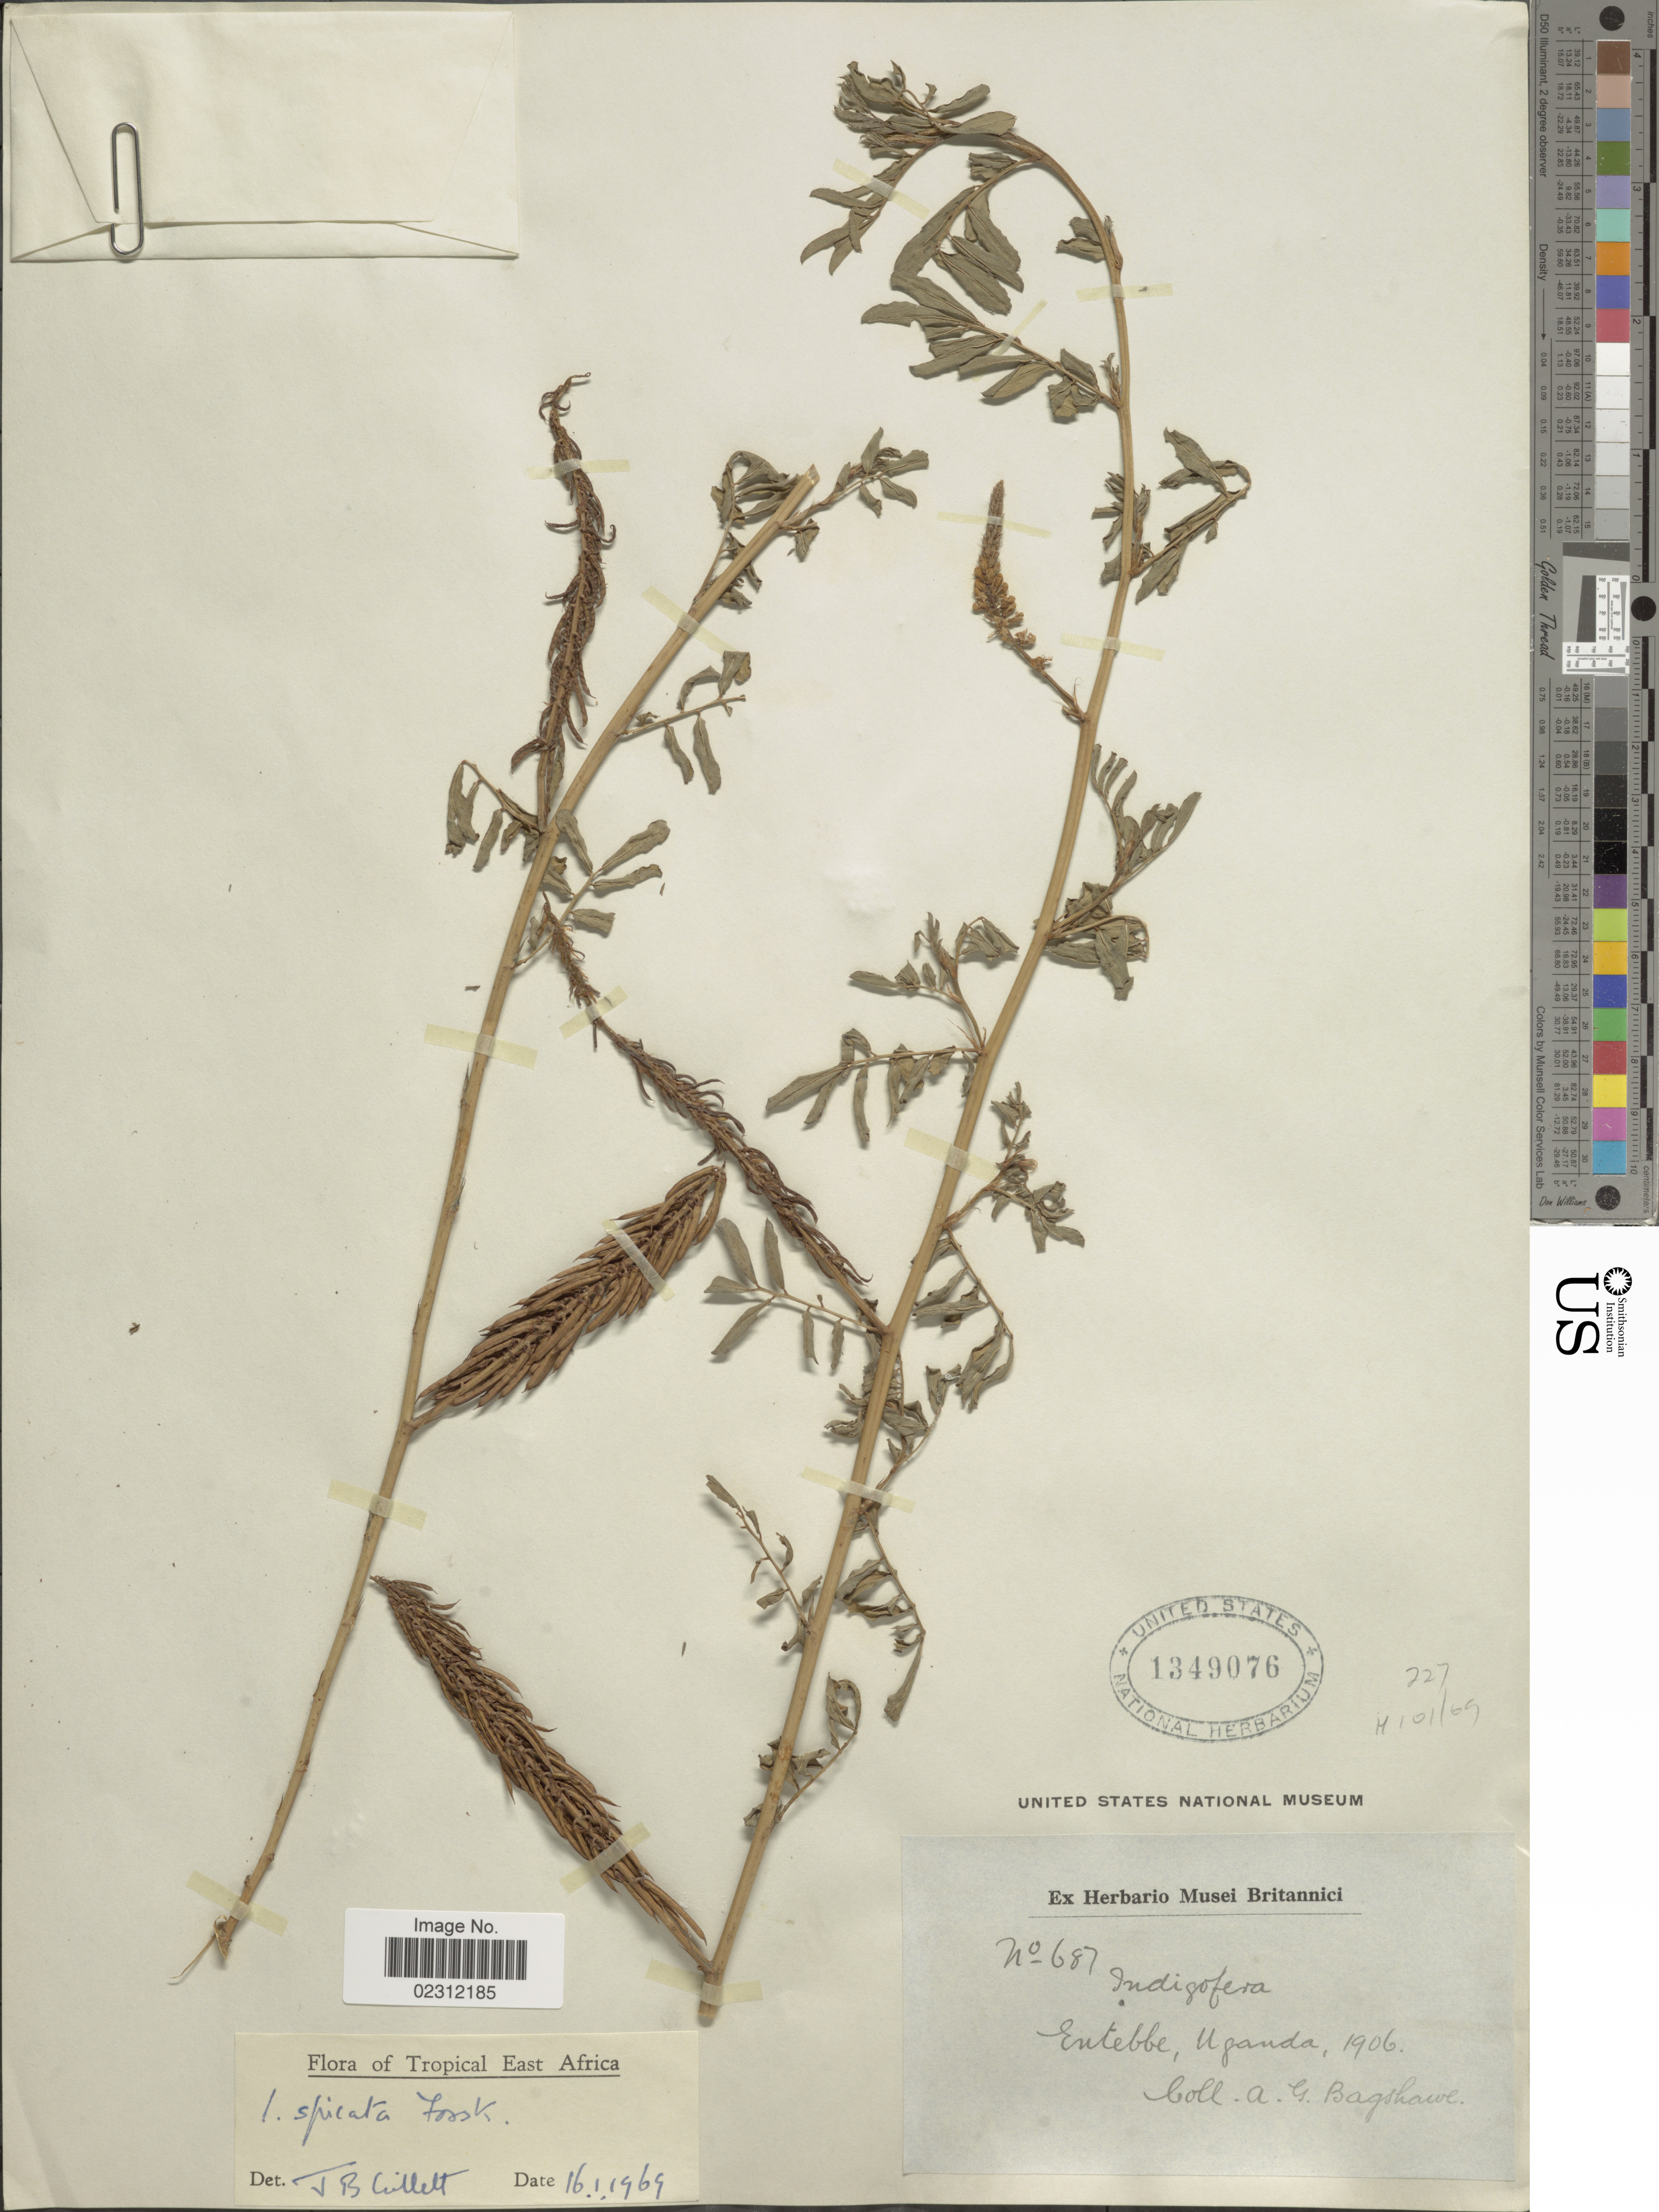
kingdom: Plantae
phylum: Tracheophyta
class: Magnoliopsida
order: Fabales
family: Fabaceae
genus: Indigofera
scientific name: Indigofera spicata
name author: Forssk.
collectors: A. Bagshawe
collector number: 687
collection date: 1906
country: Uganda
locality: Entebbe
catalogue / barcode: US 1349076